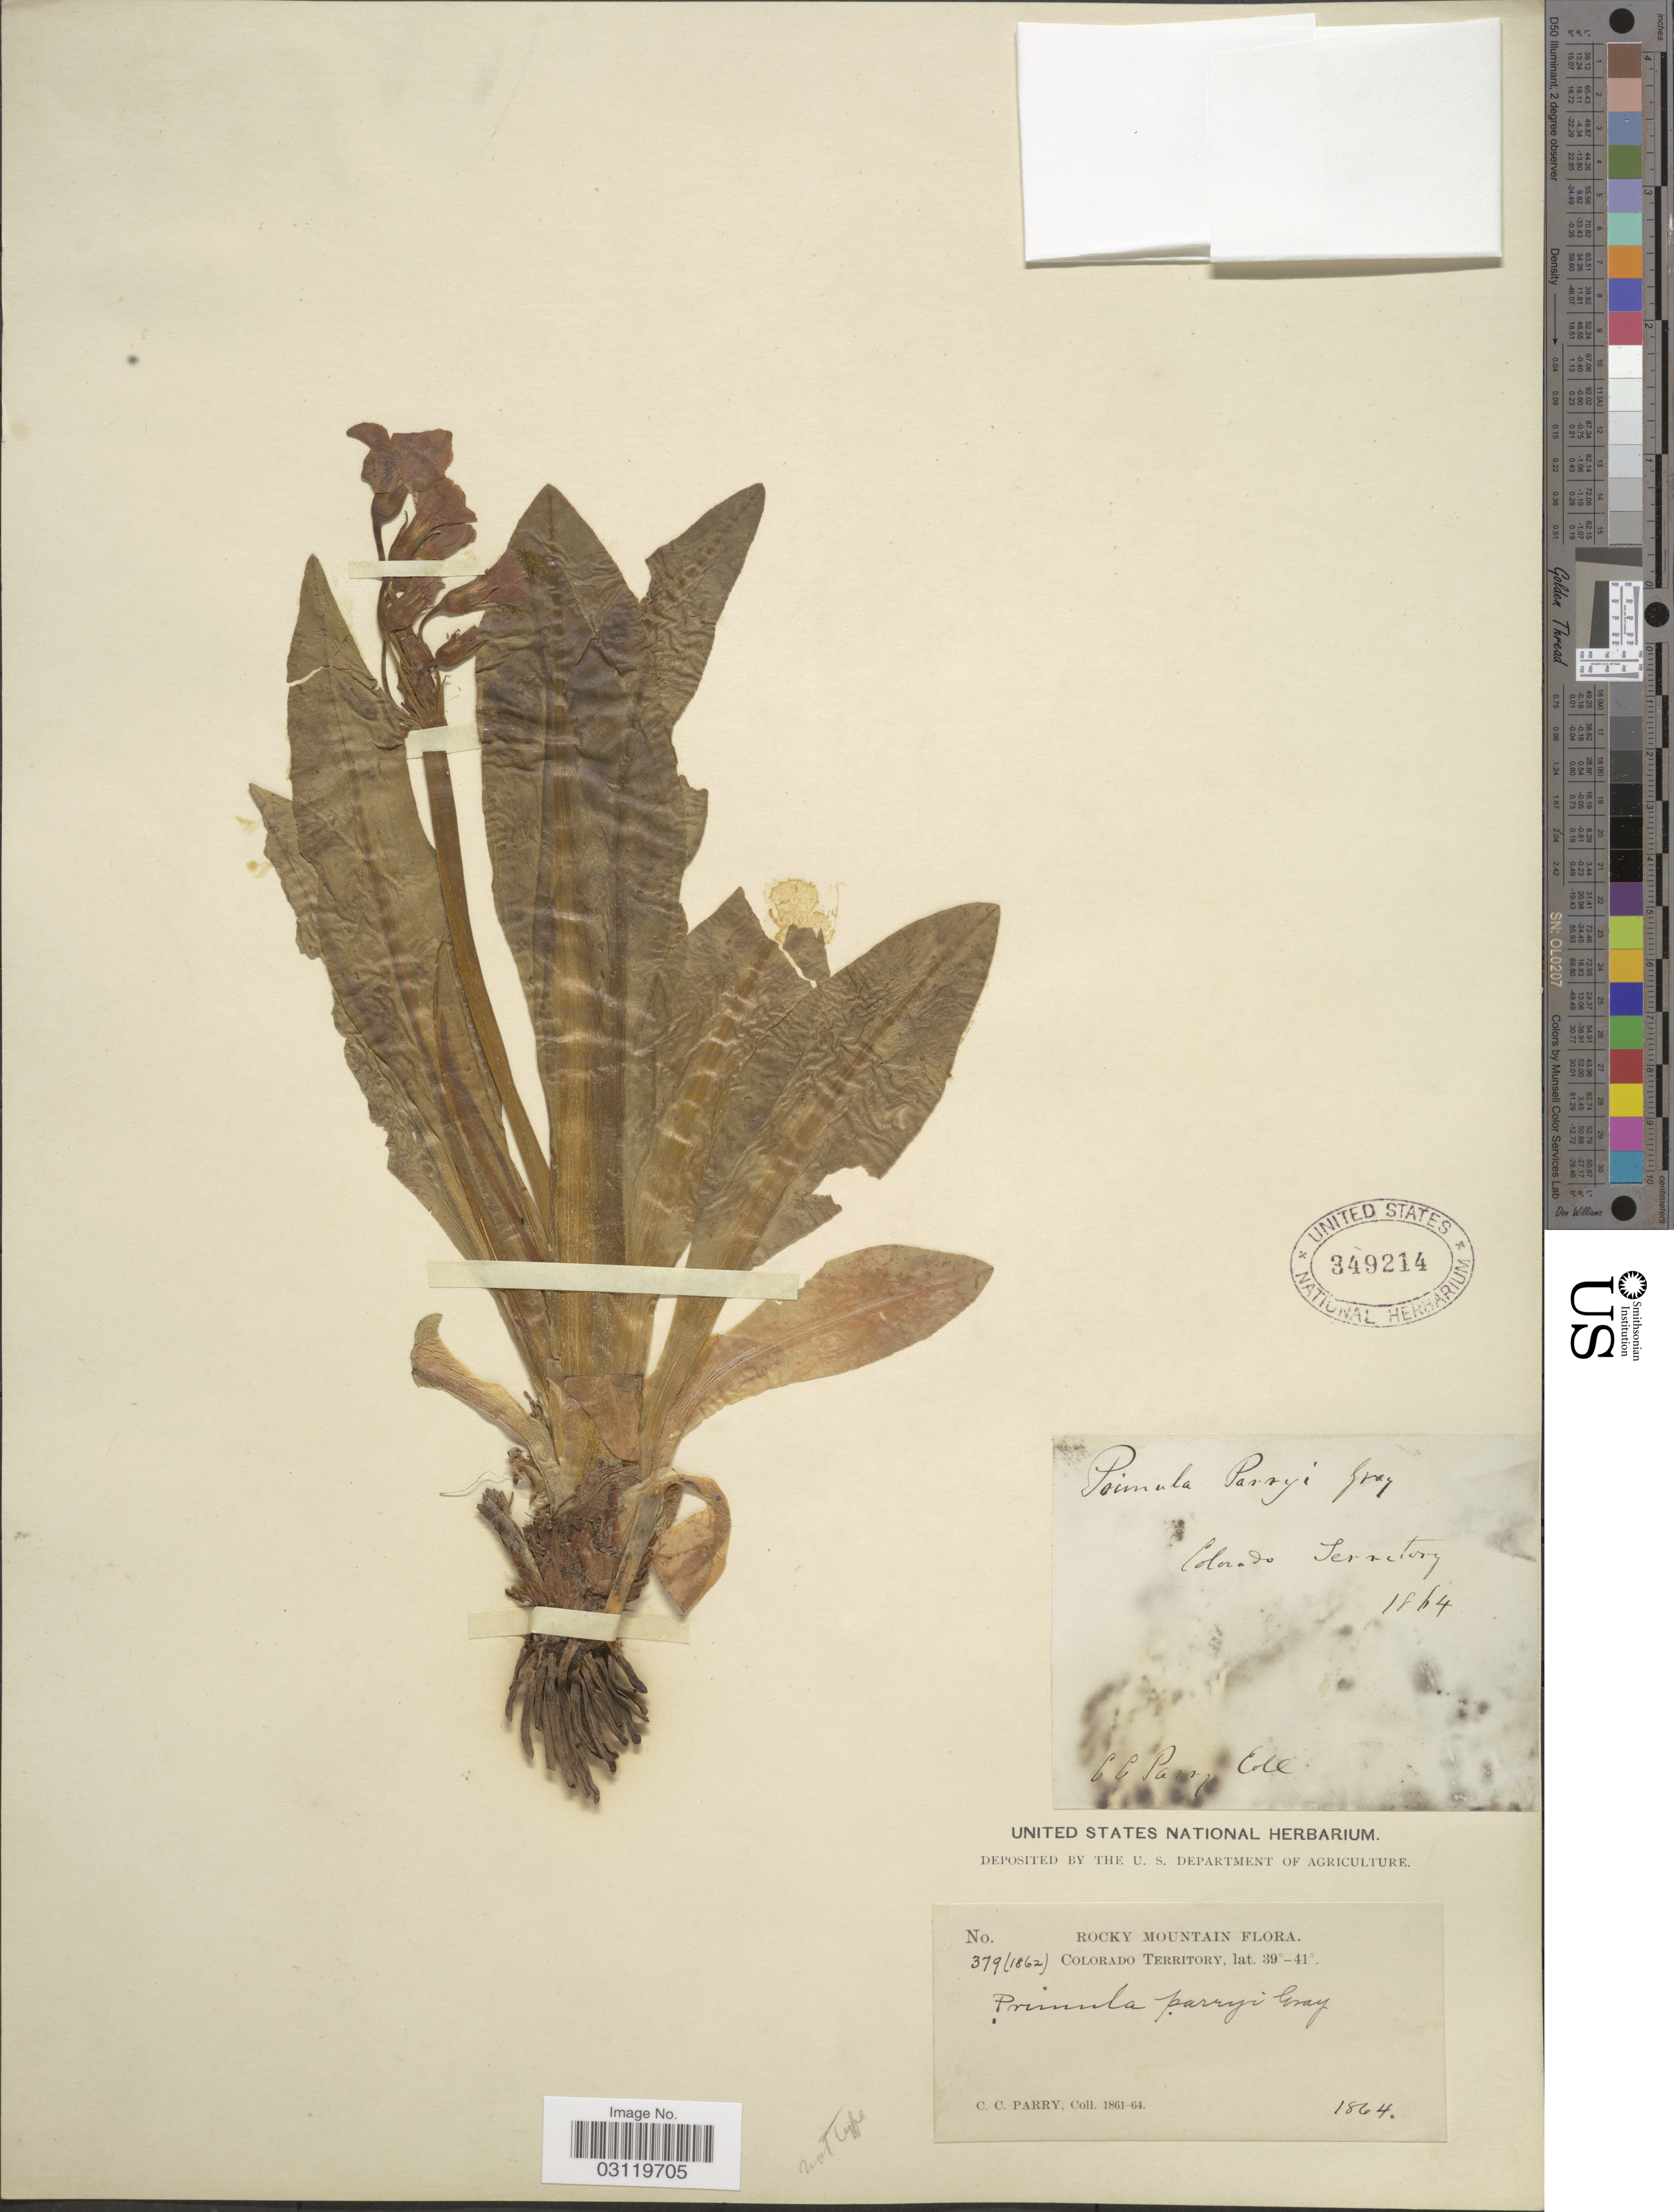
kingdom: Plantae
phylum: Tracheophyta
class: Magnoliopsida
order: Ericales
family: Primulaceae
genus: Primula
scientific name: Primula parryi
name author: A. Gray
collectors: C. C. Parry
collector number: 379 (1862)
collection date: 1864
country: United States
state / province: Colorado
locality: Rocky Mountain, Colorado Territory.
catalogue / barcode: US 349214